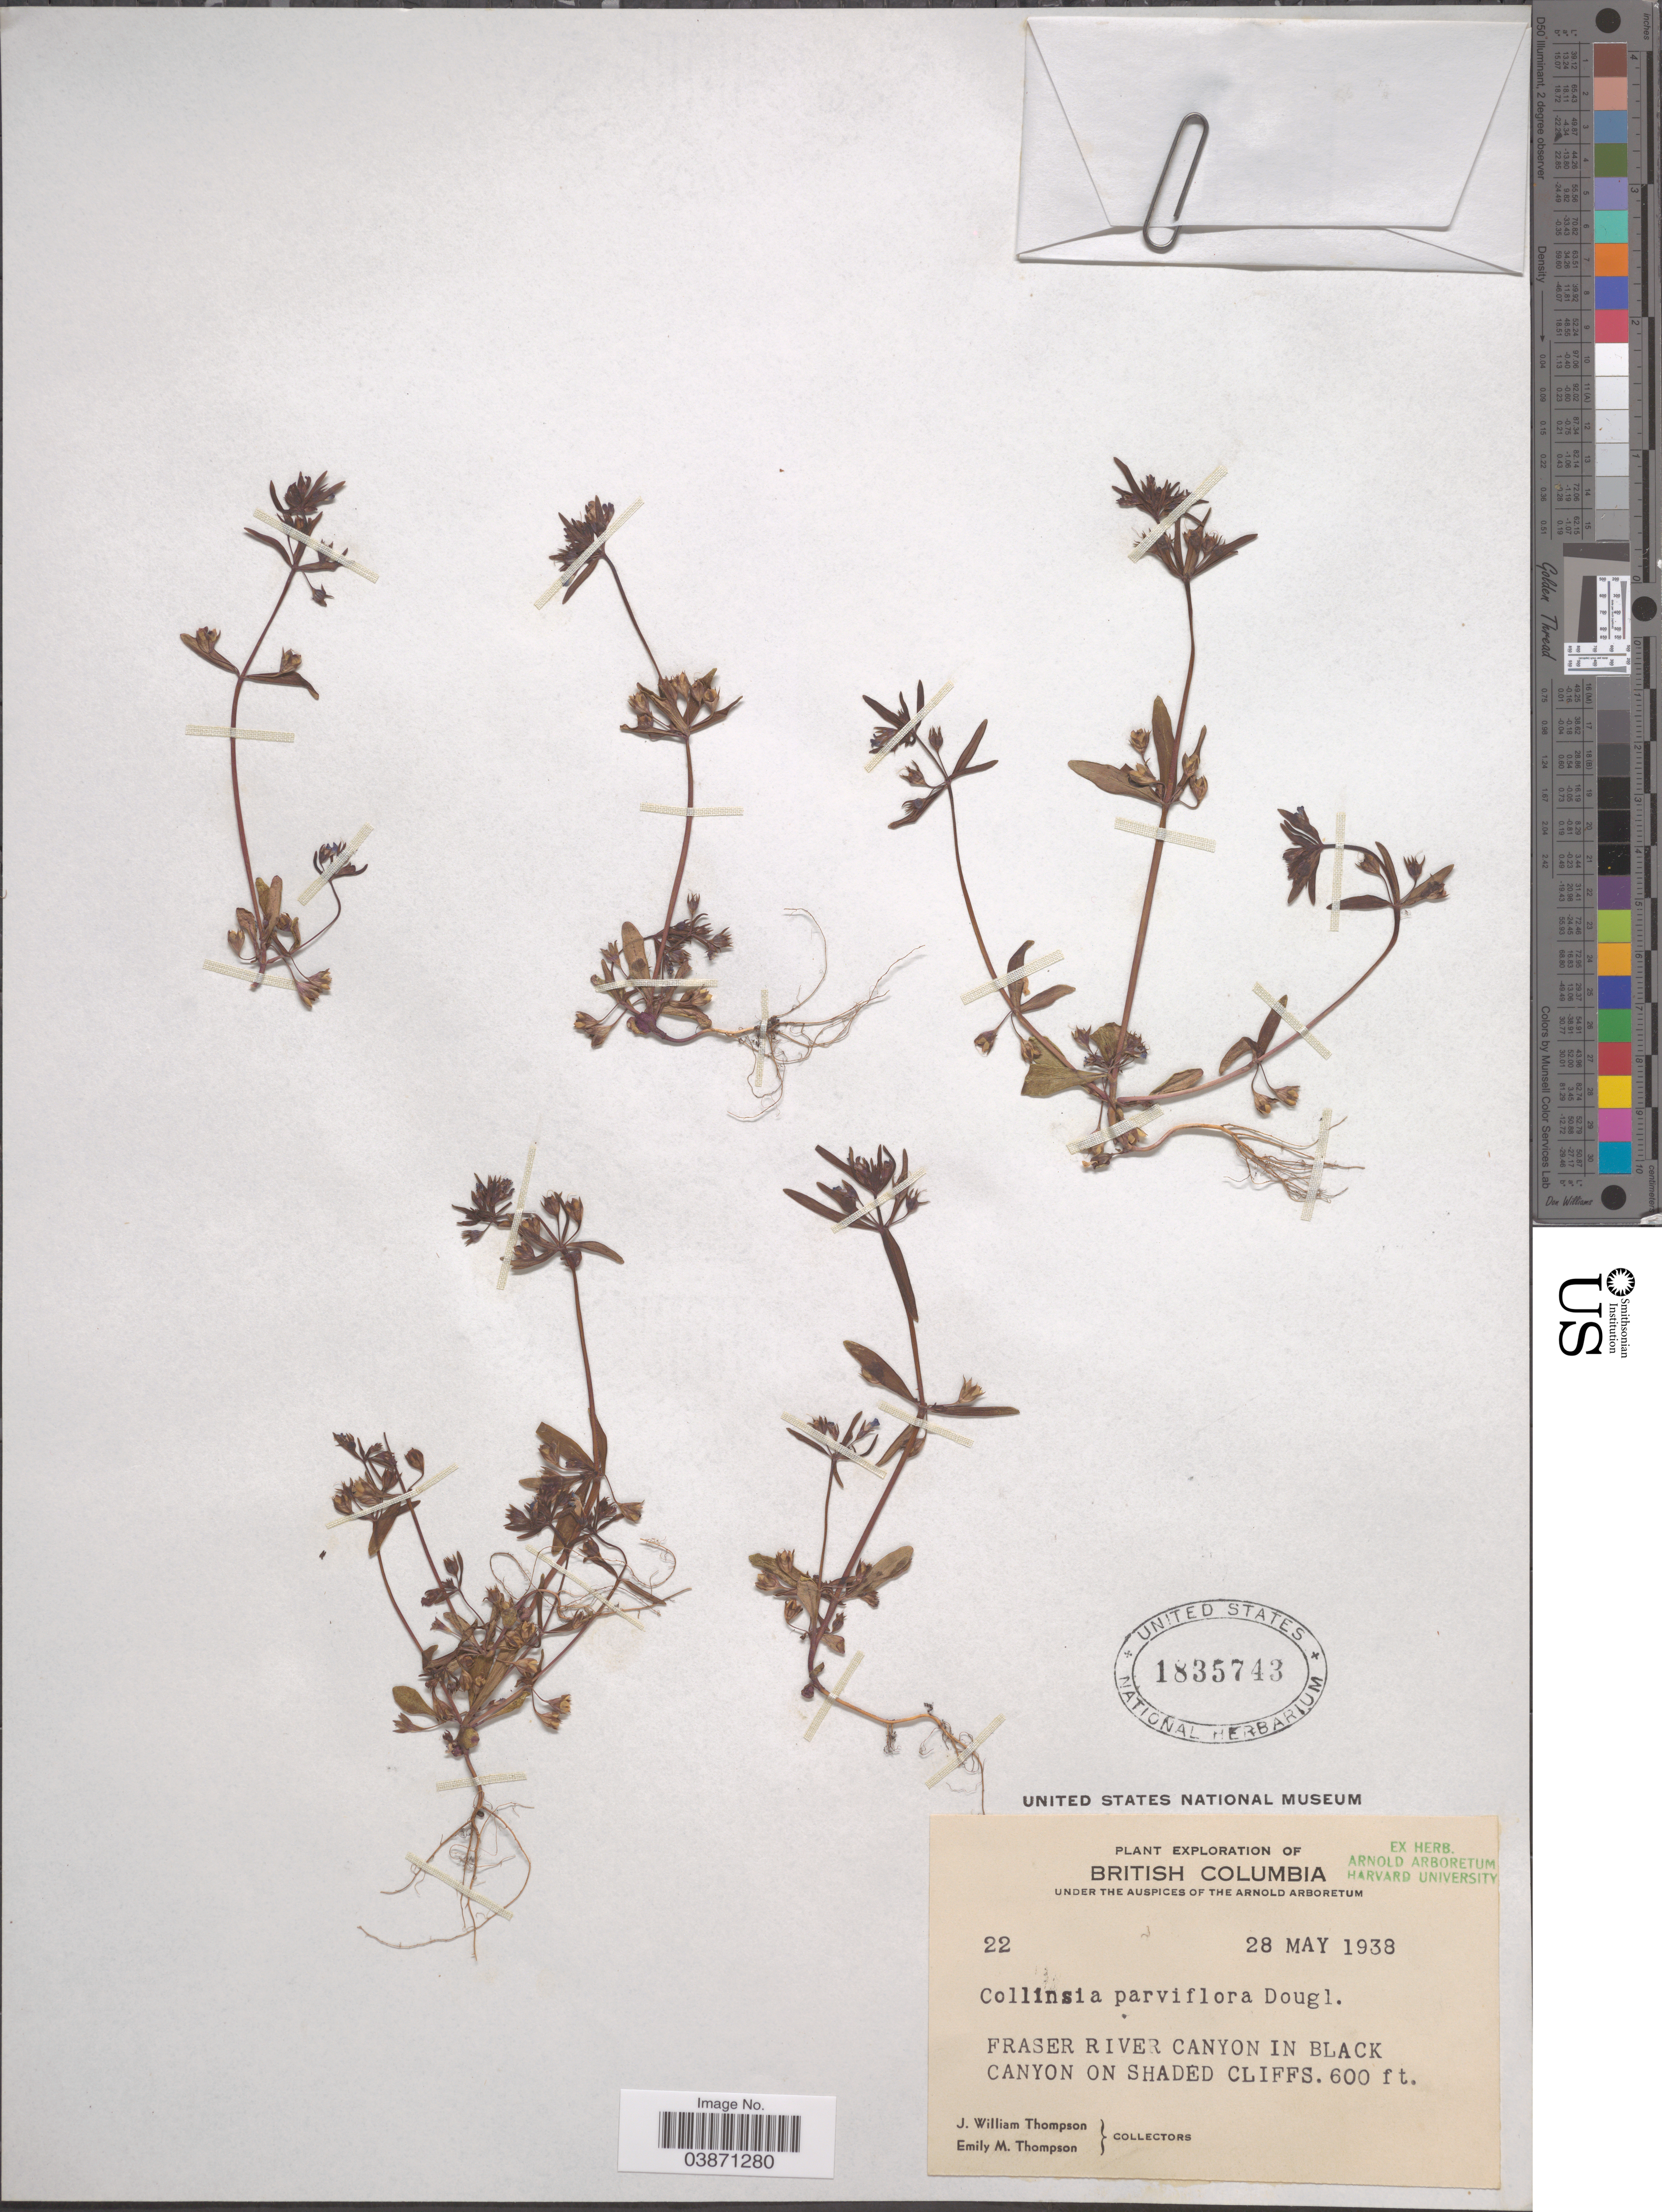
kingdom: Plantae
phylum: Tracheophyta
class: Magnoliopsida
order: Lamiales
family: Plantaginaceae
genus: Collinsia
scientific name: Collinsia parviflora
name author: Douglas ex Lindl.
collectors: J. W. Thompson & E. M. Thompson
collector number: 22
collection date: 1938-05-28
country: Canada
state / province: British Columbia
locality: Fraser River Canyon in Black Canyon on shaded cliffs.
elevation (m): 183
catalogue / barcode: US 1835743